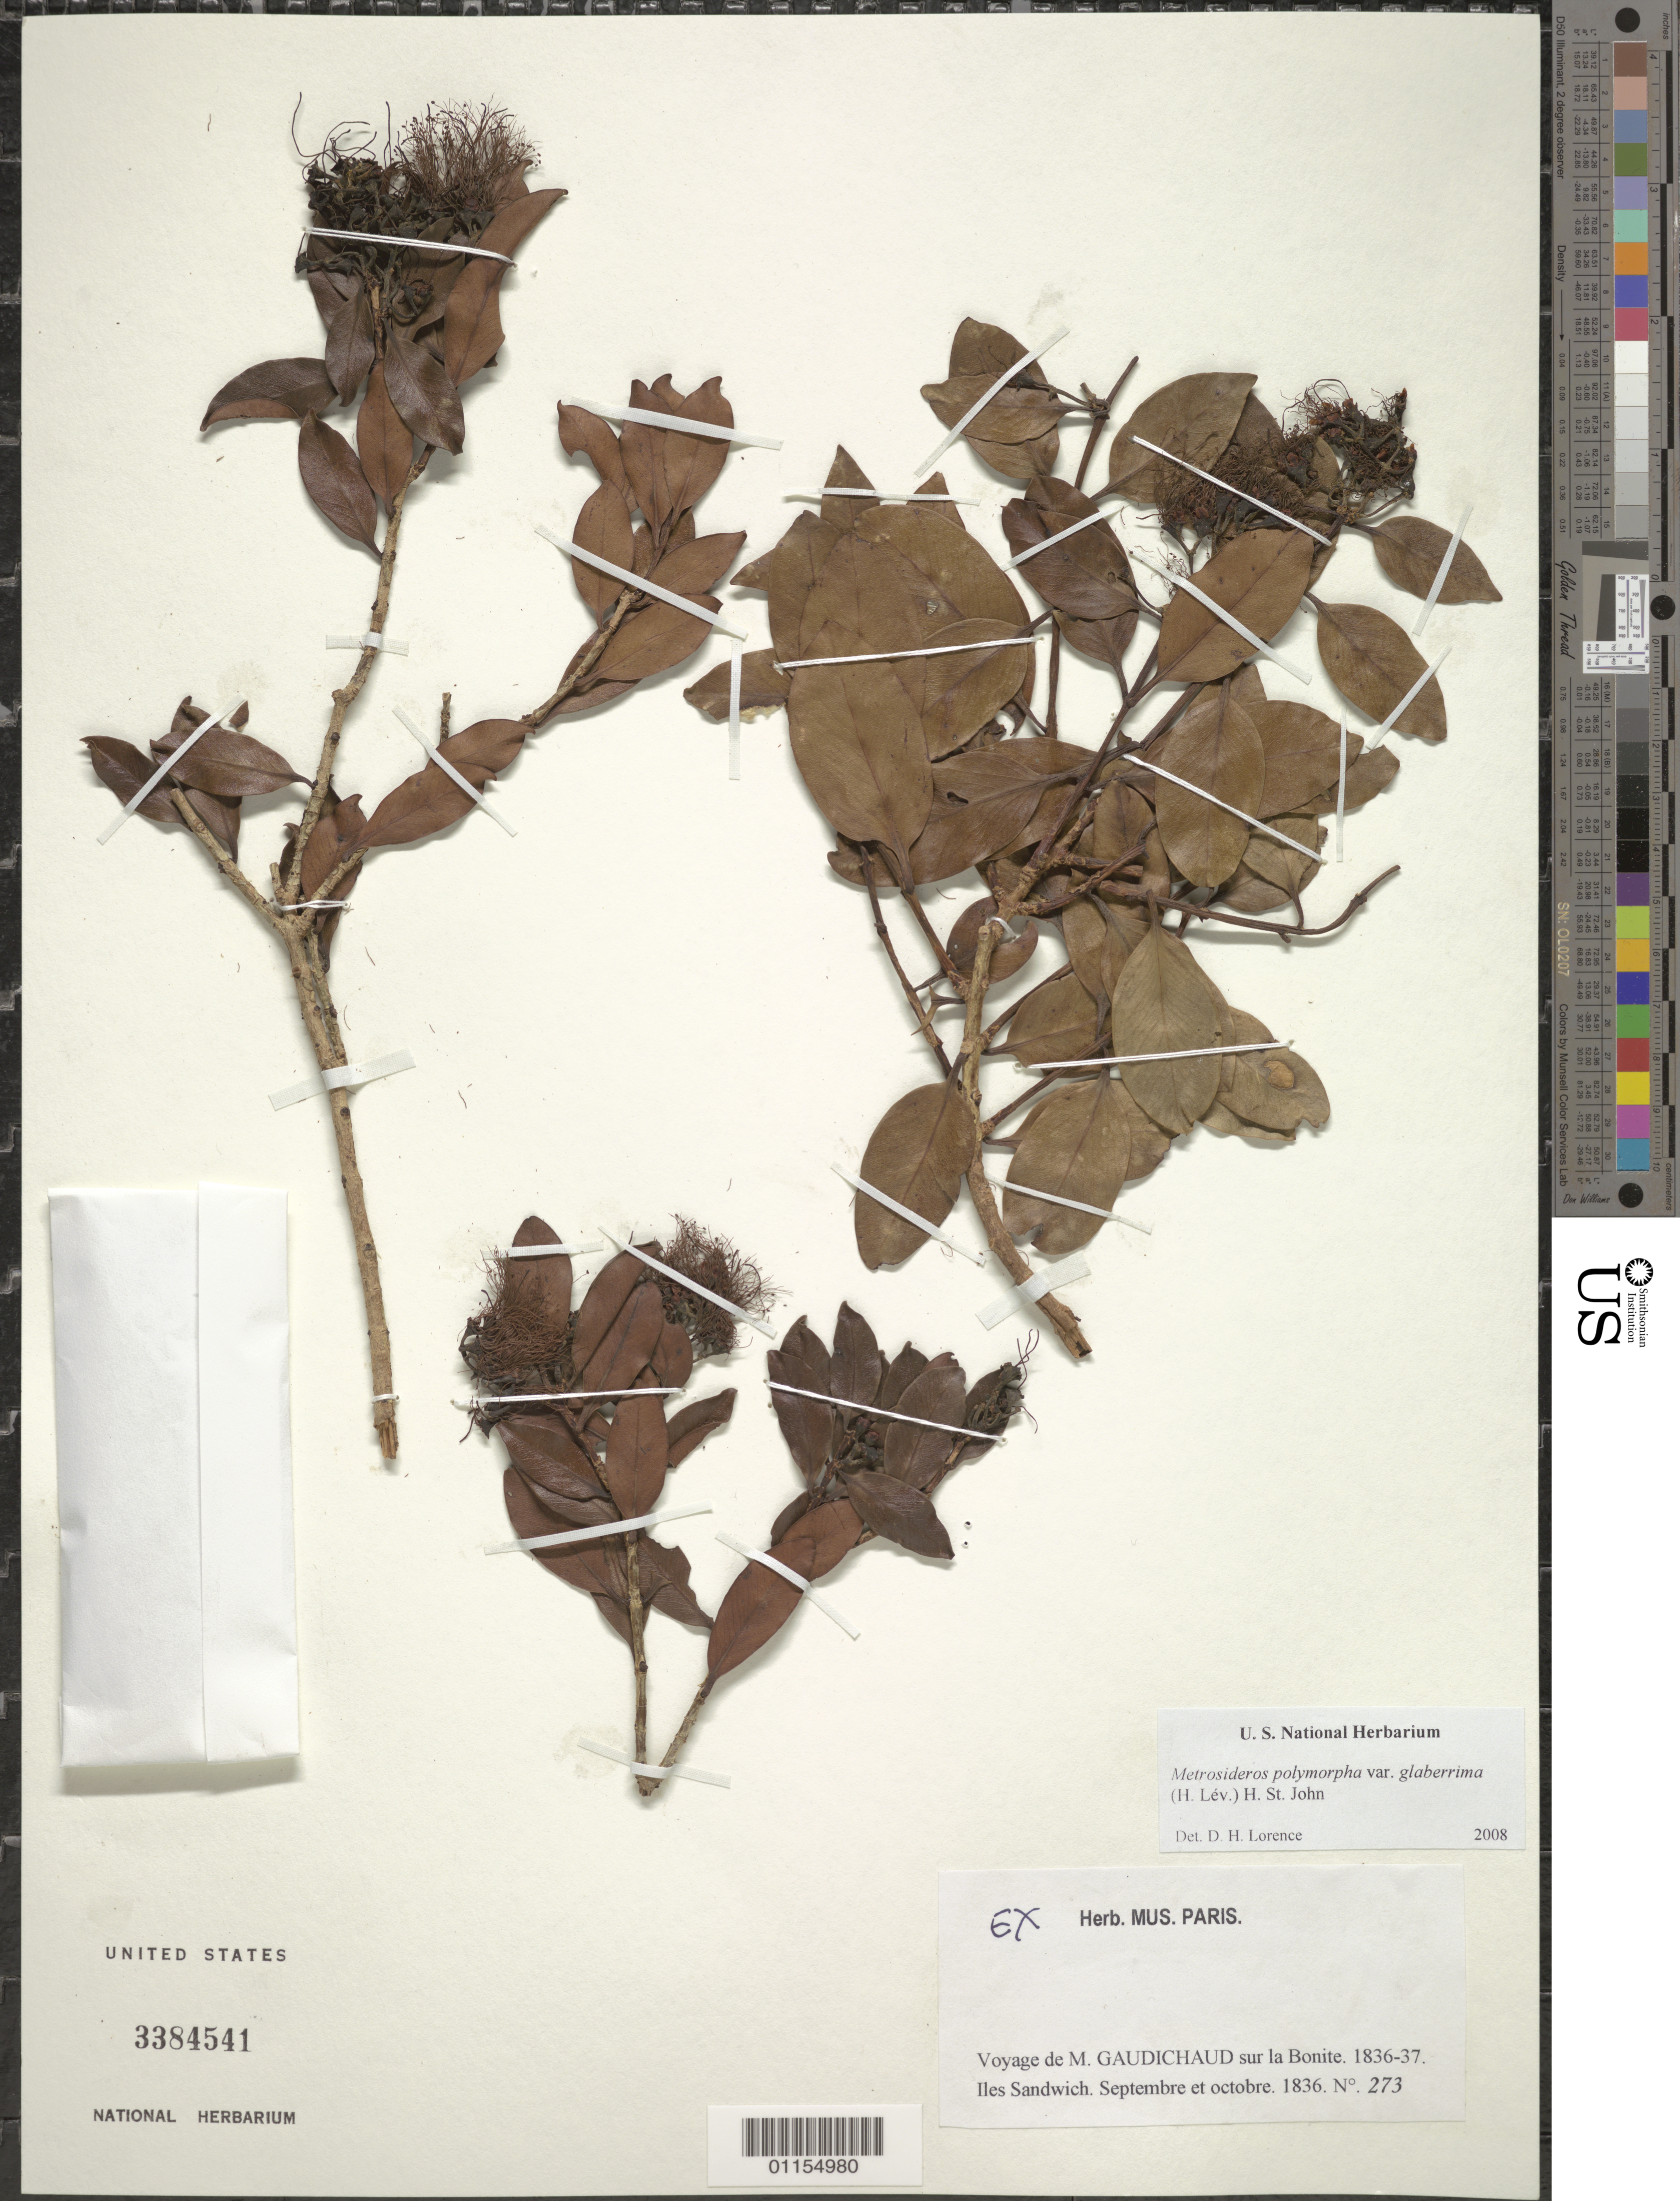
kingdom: Plantae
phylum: Tracheophyta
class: Magnoliopsida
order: Myrtales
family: Myrtaceae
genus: Metrosideros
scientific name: Metrosideros polymorpha var. glaberrima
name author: (H. Lév.) H. St. John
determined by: Lorence, David H., (PTBG), National Tropical Botanical Garden (UNITED STATES)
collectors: C. Gaudichaud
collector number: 273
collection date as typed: Sep 1836 to Oct 1836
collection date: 1836-09/1836-10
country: United States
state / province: Hawaii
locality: Sandwich Islands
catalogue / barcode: US 3384541